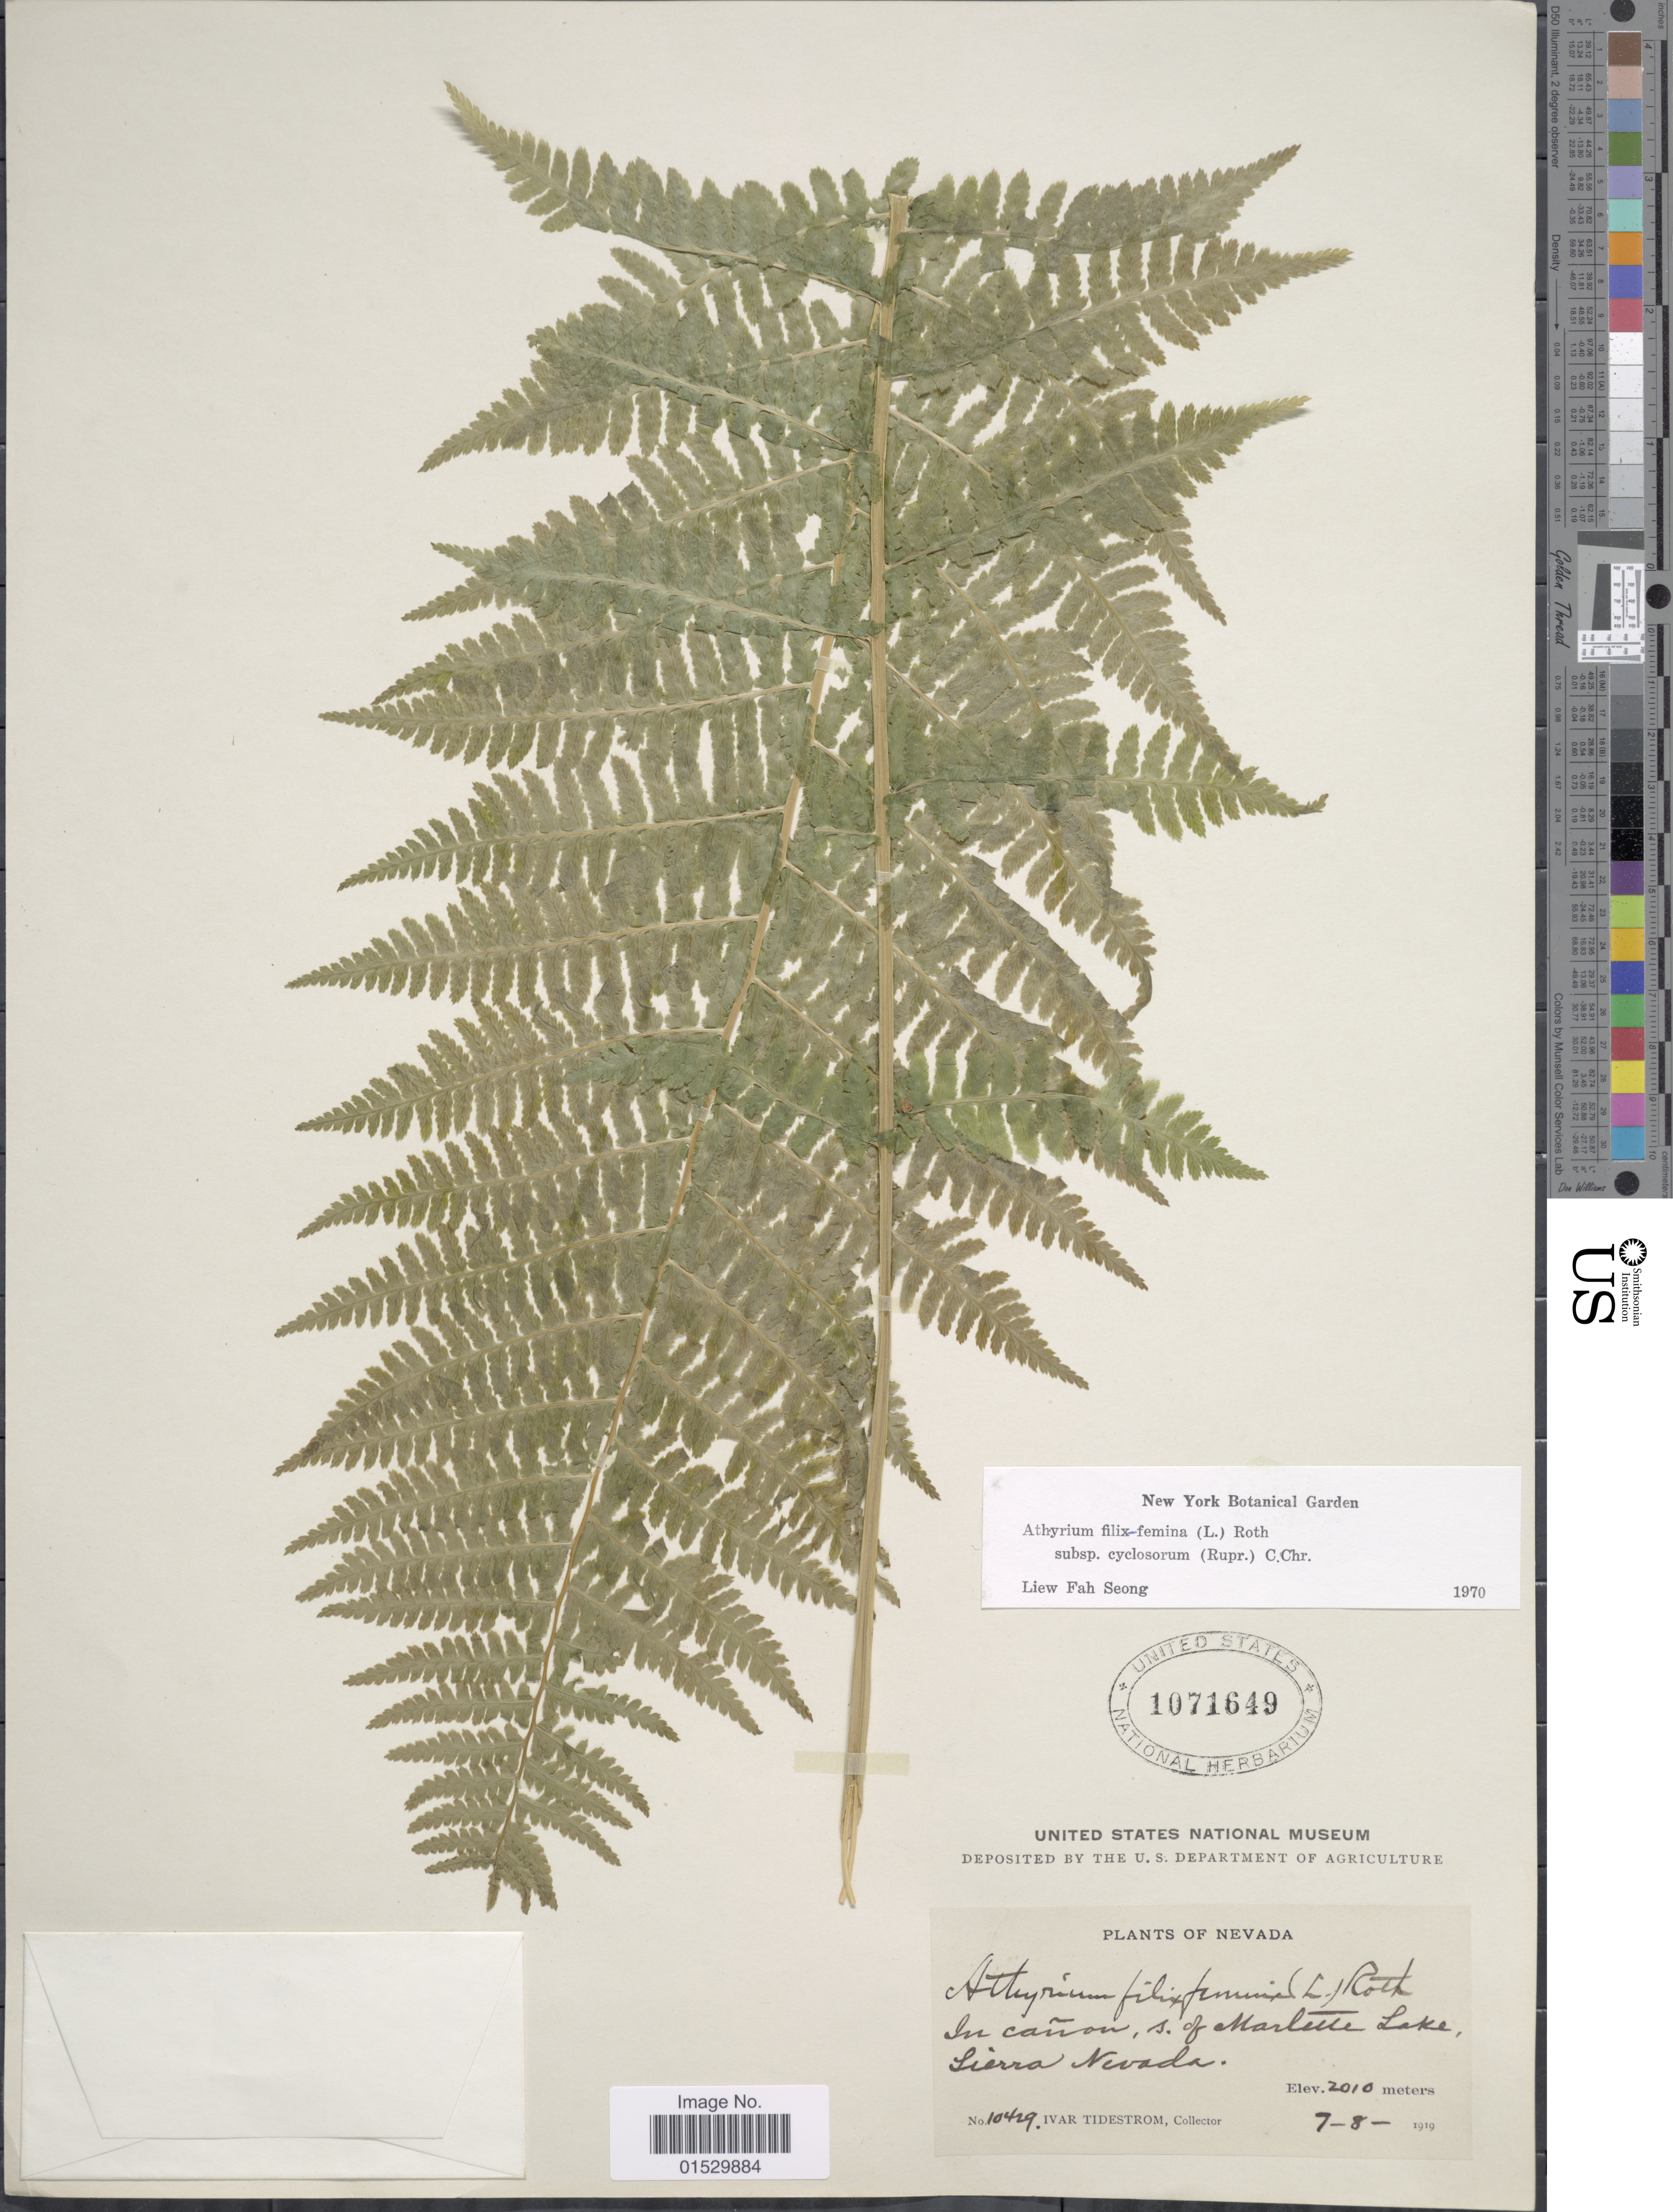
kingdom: Plantae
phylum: Tracheophyta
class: Polypodiopsida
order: Polypodiales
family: Athyriaceae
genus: Athyrium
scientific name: Athyrium filix-femina subsp. cyclosorum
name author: (Rupr.) C. Chr.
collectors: I. F. Tidestrom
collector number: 10429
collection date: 1919-07-08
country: United States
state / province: Nevada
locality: In Canon, s. of Marlute Lake, Sierra Nevada8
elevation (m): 2010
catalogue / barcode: US 1071649